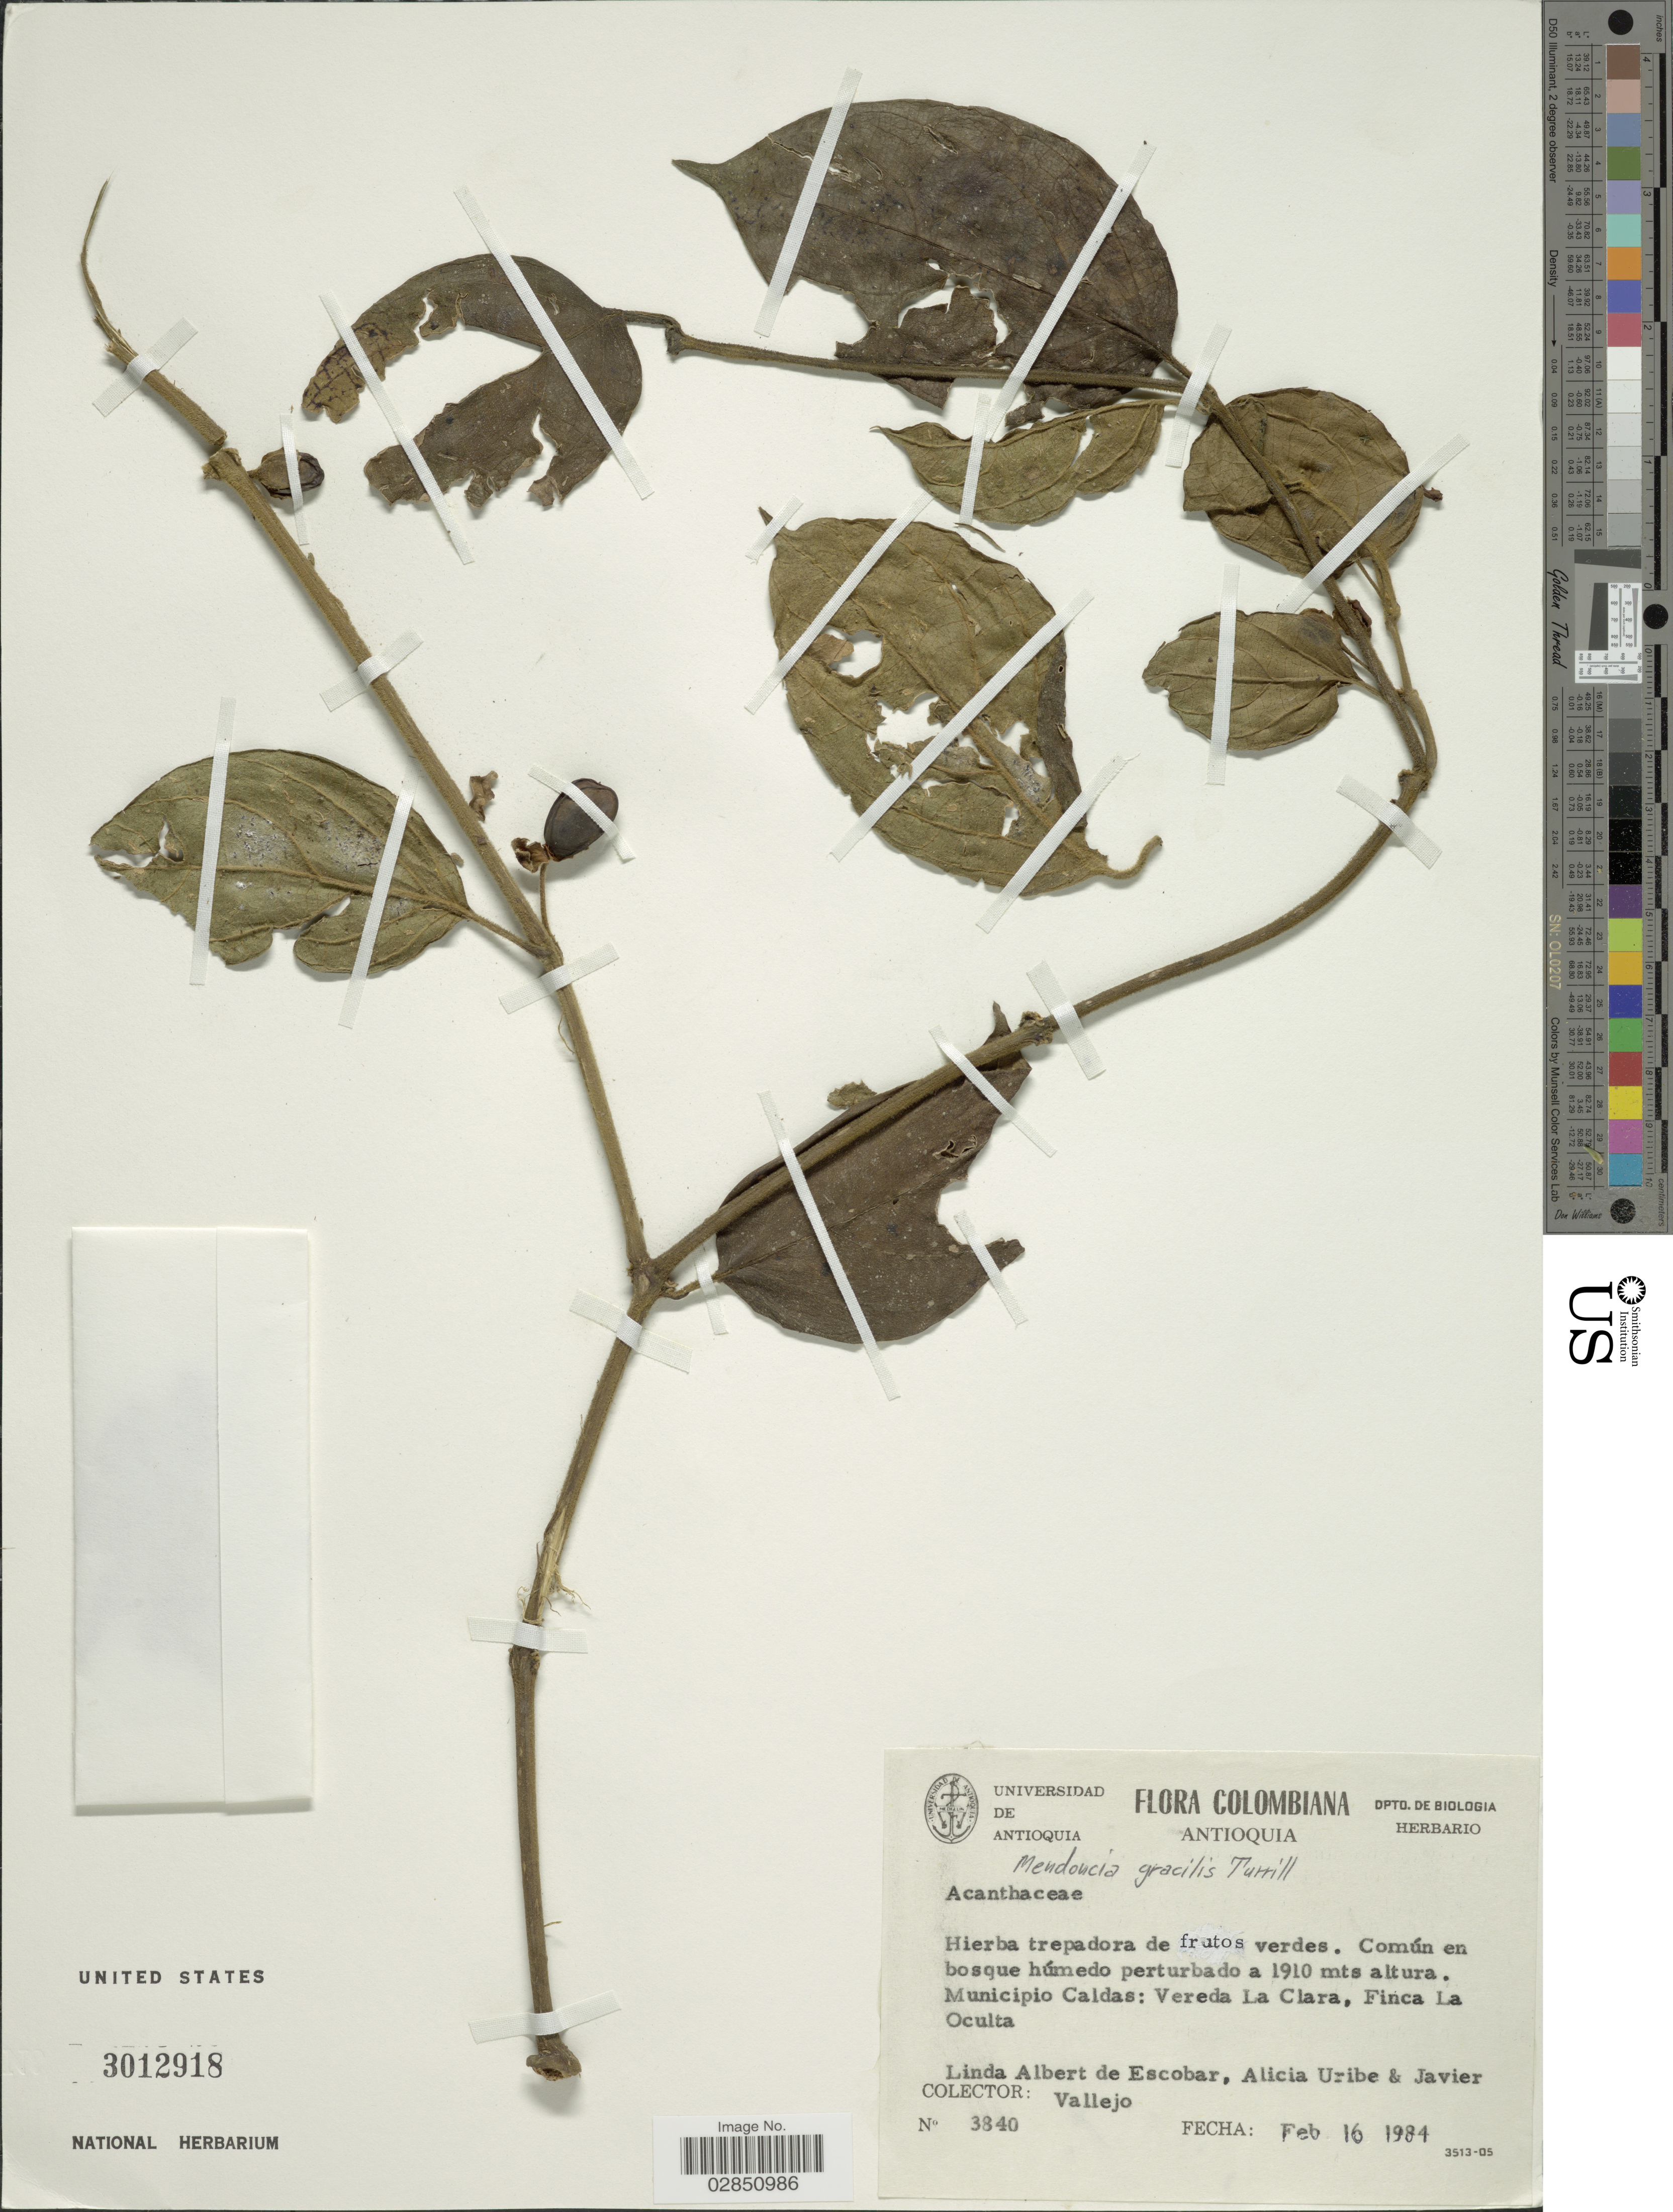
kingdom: Plantae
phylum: Tracheophyta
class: Magnoliopsida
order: Lamiales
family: Acanthaceae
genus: Mendoncia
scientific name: Mendoncia gracilis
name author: Turrill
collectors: L. K. de Escobar, A. Uribe & J. Vallejo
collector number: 3840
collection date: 1984-02-16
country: Colombia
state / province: Antioquia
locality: Municipio Caldas, Vereda La Clara, Finca La Oculta.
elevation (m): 1910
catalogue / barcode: US 3012918